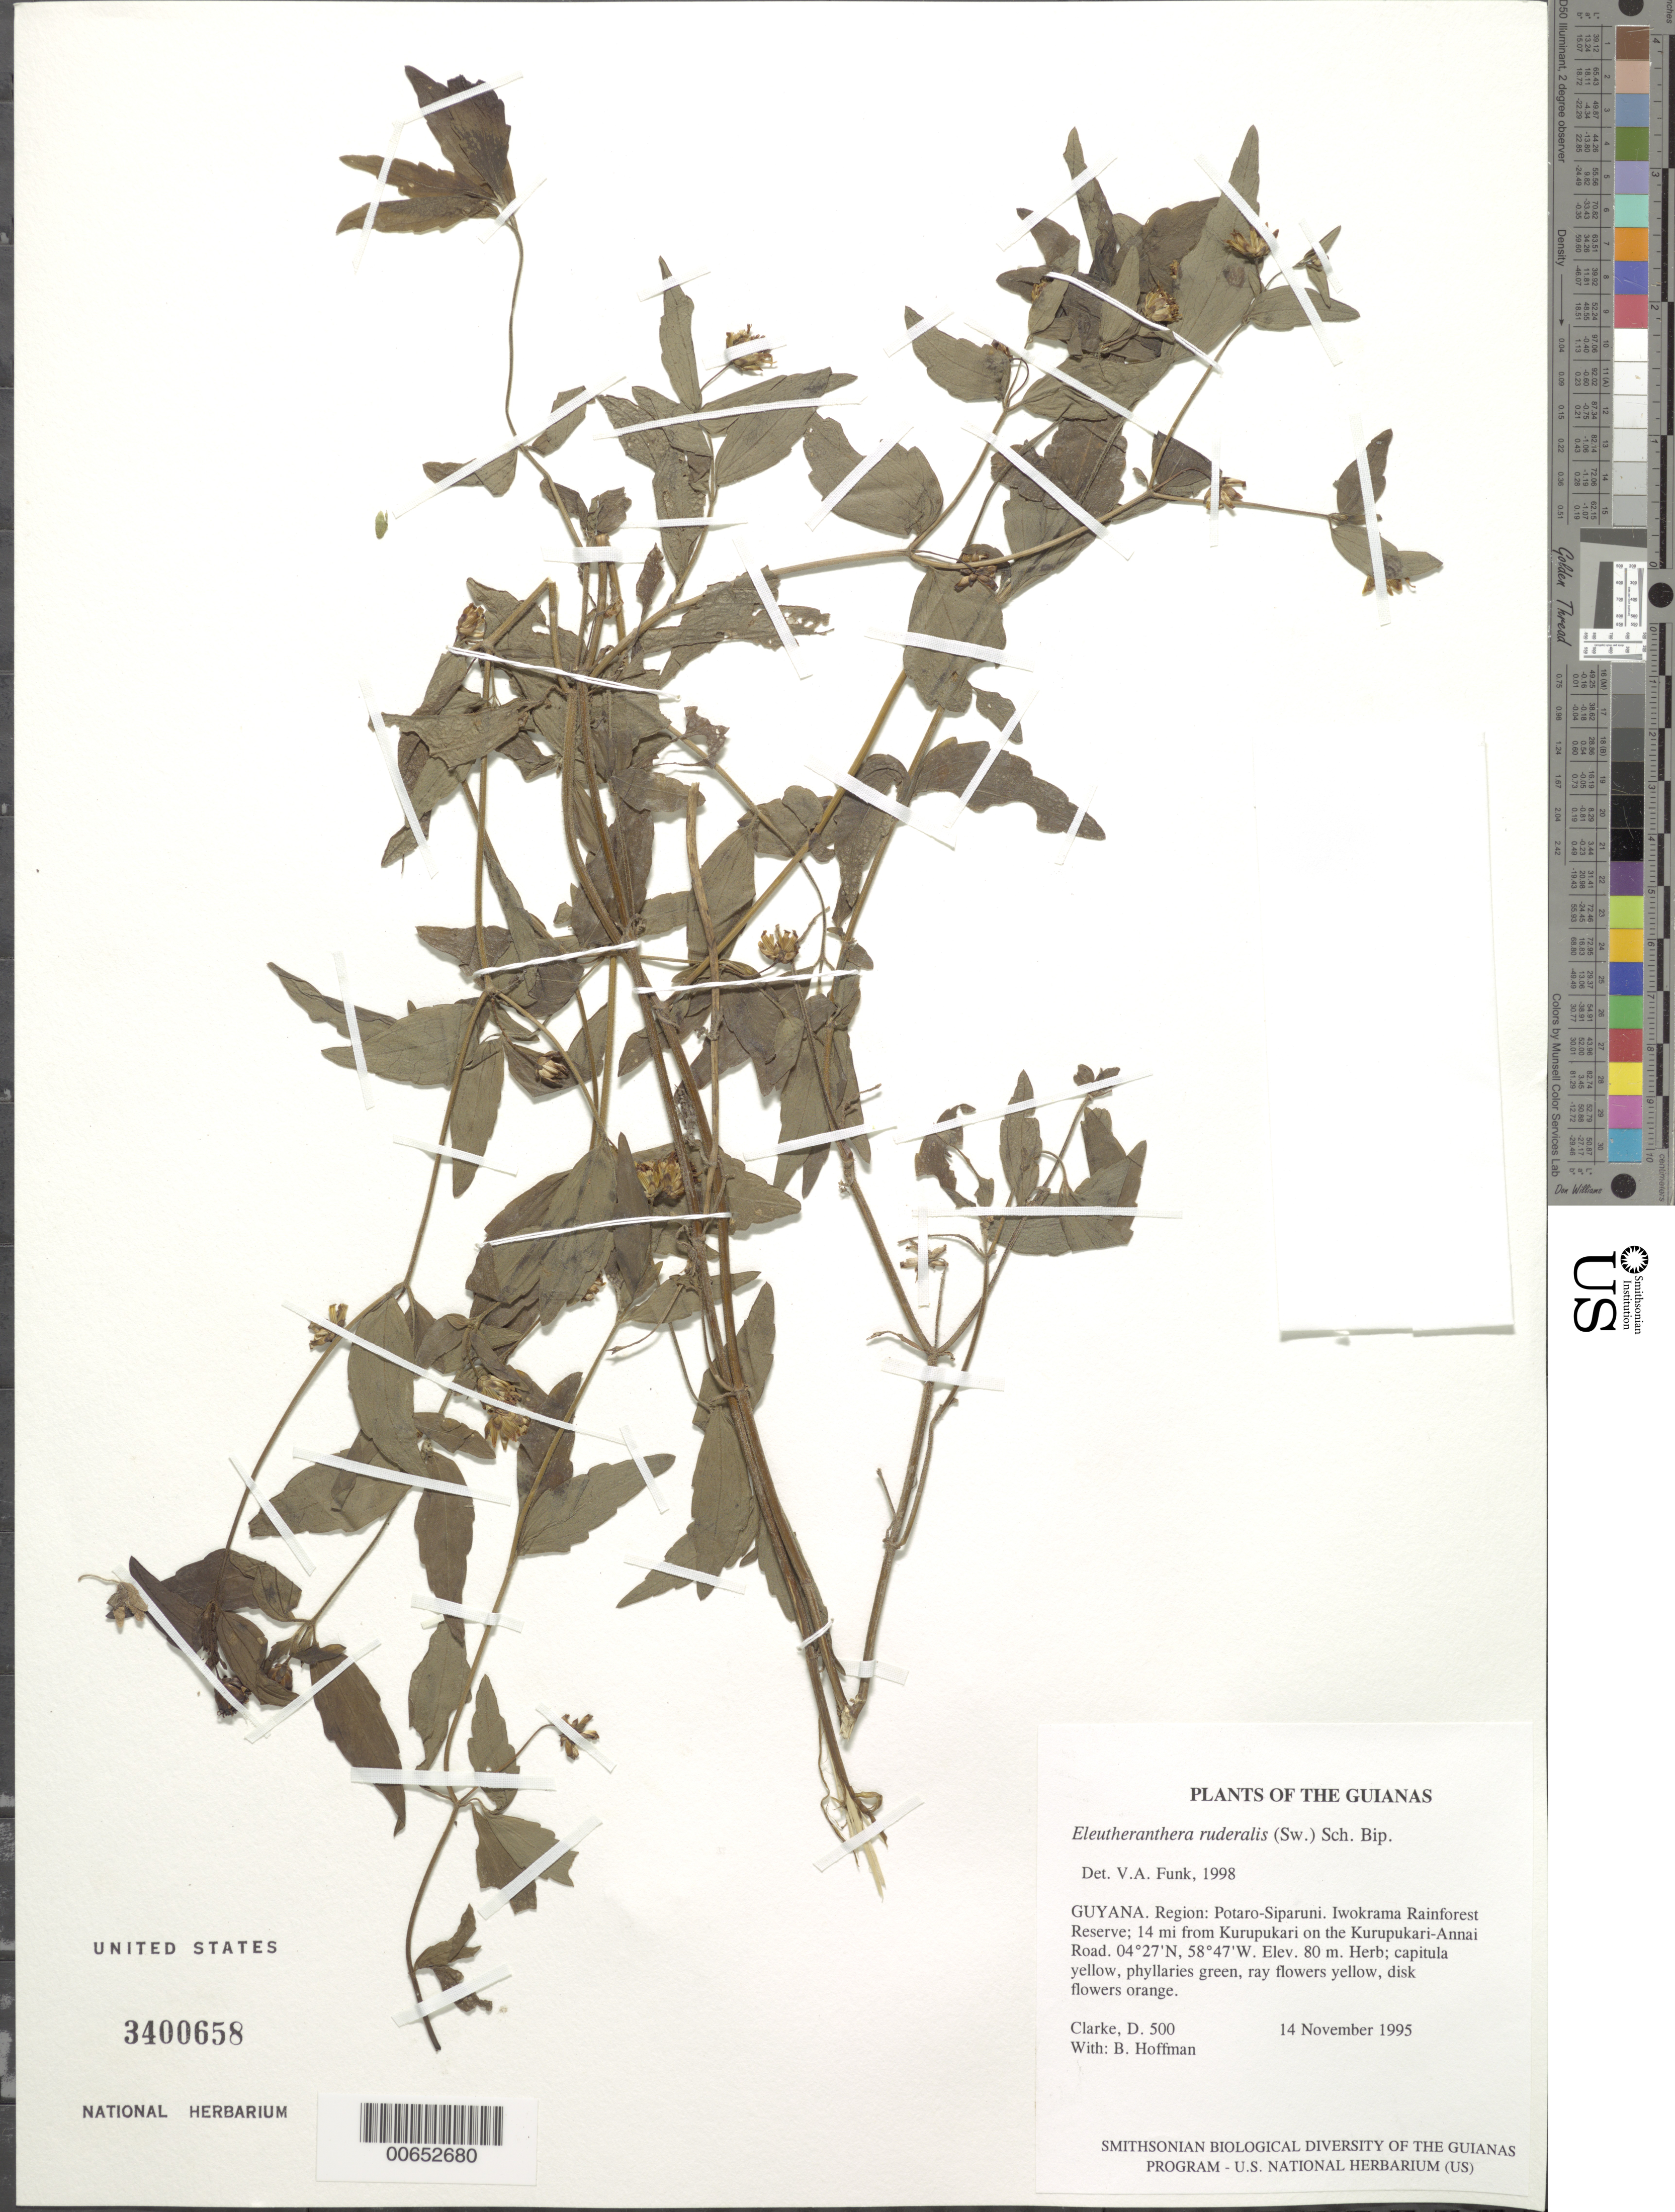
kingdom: Plantae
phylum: Tracheophyta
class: Magnoliopsida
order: Asterales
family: Asteraceae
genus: Eleutheranthera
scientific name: Eleutheranthera ruderalis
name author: (Sw.) Sch. Bip.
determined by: Funk, Vicki A., (BOT), Smithsonian Institution - National Museum of Natural History (UNITED STATES)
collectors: H. D. Clarke & B. Hoffman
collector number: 500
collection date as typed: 14 November 1995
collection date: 1995-11-14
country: Guyana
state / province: Potaro-Siparuni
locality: Iwokrama Rainforest Reserve; 14 mi from Kurupukari on the Kurupukari-Annai Road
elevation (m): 80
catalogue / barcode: US 3400658